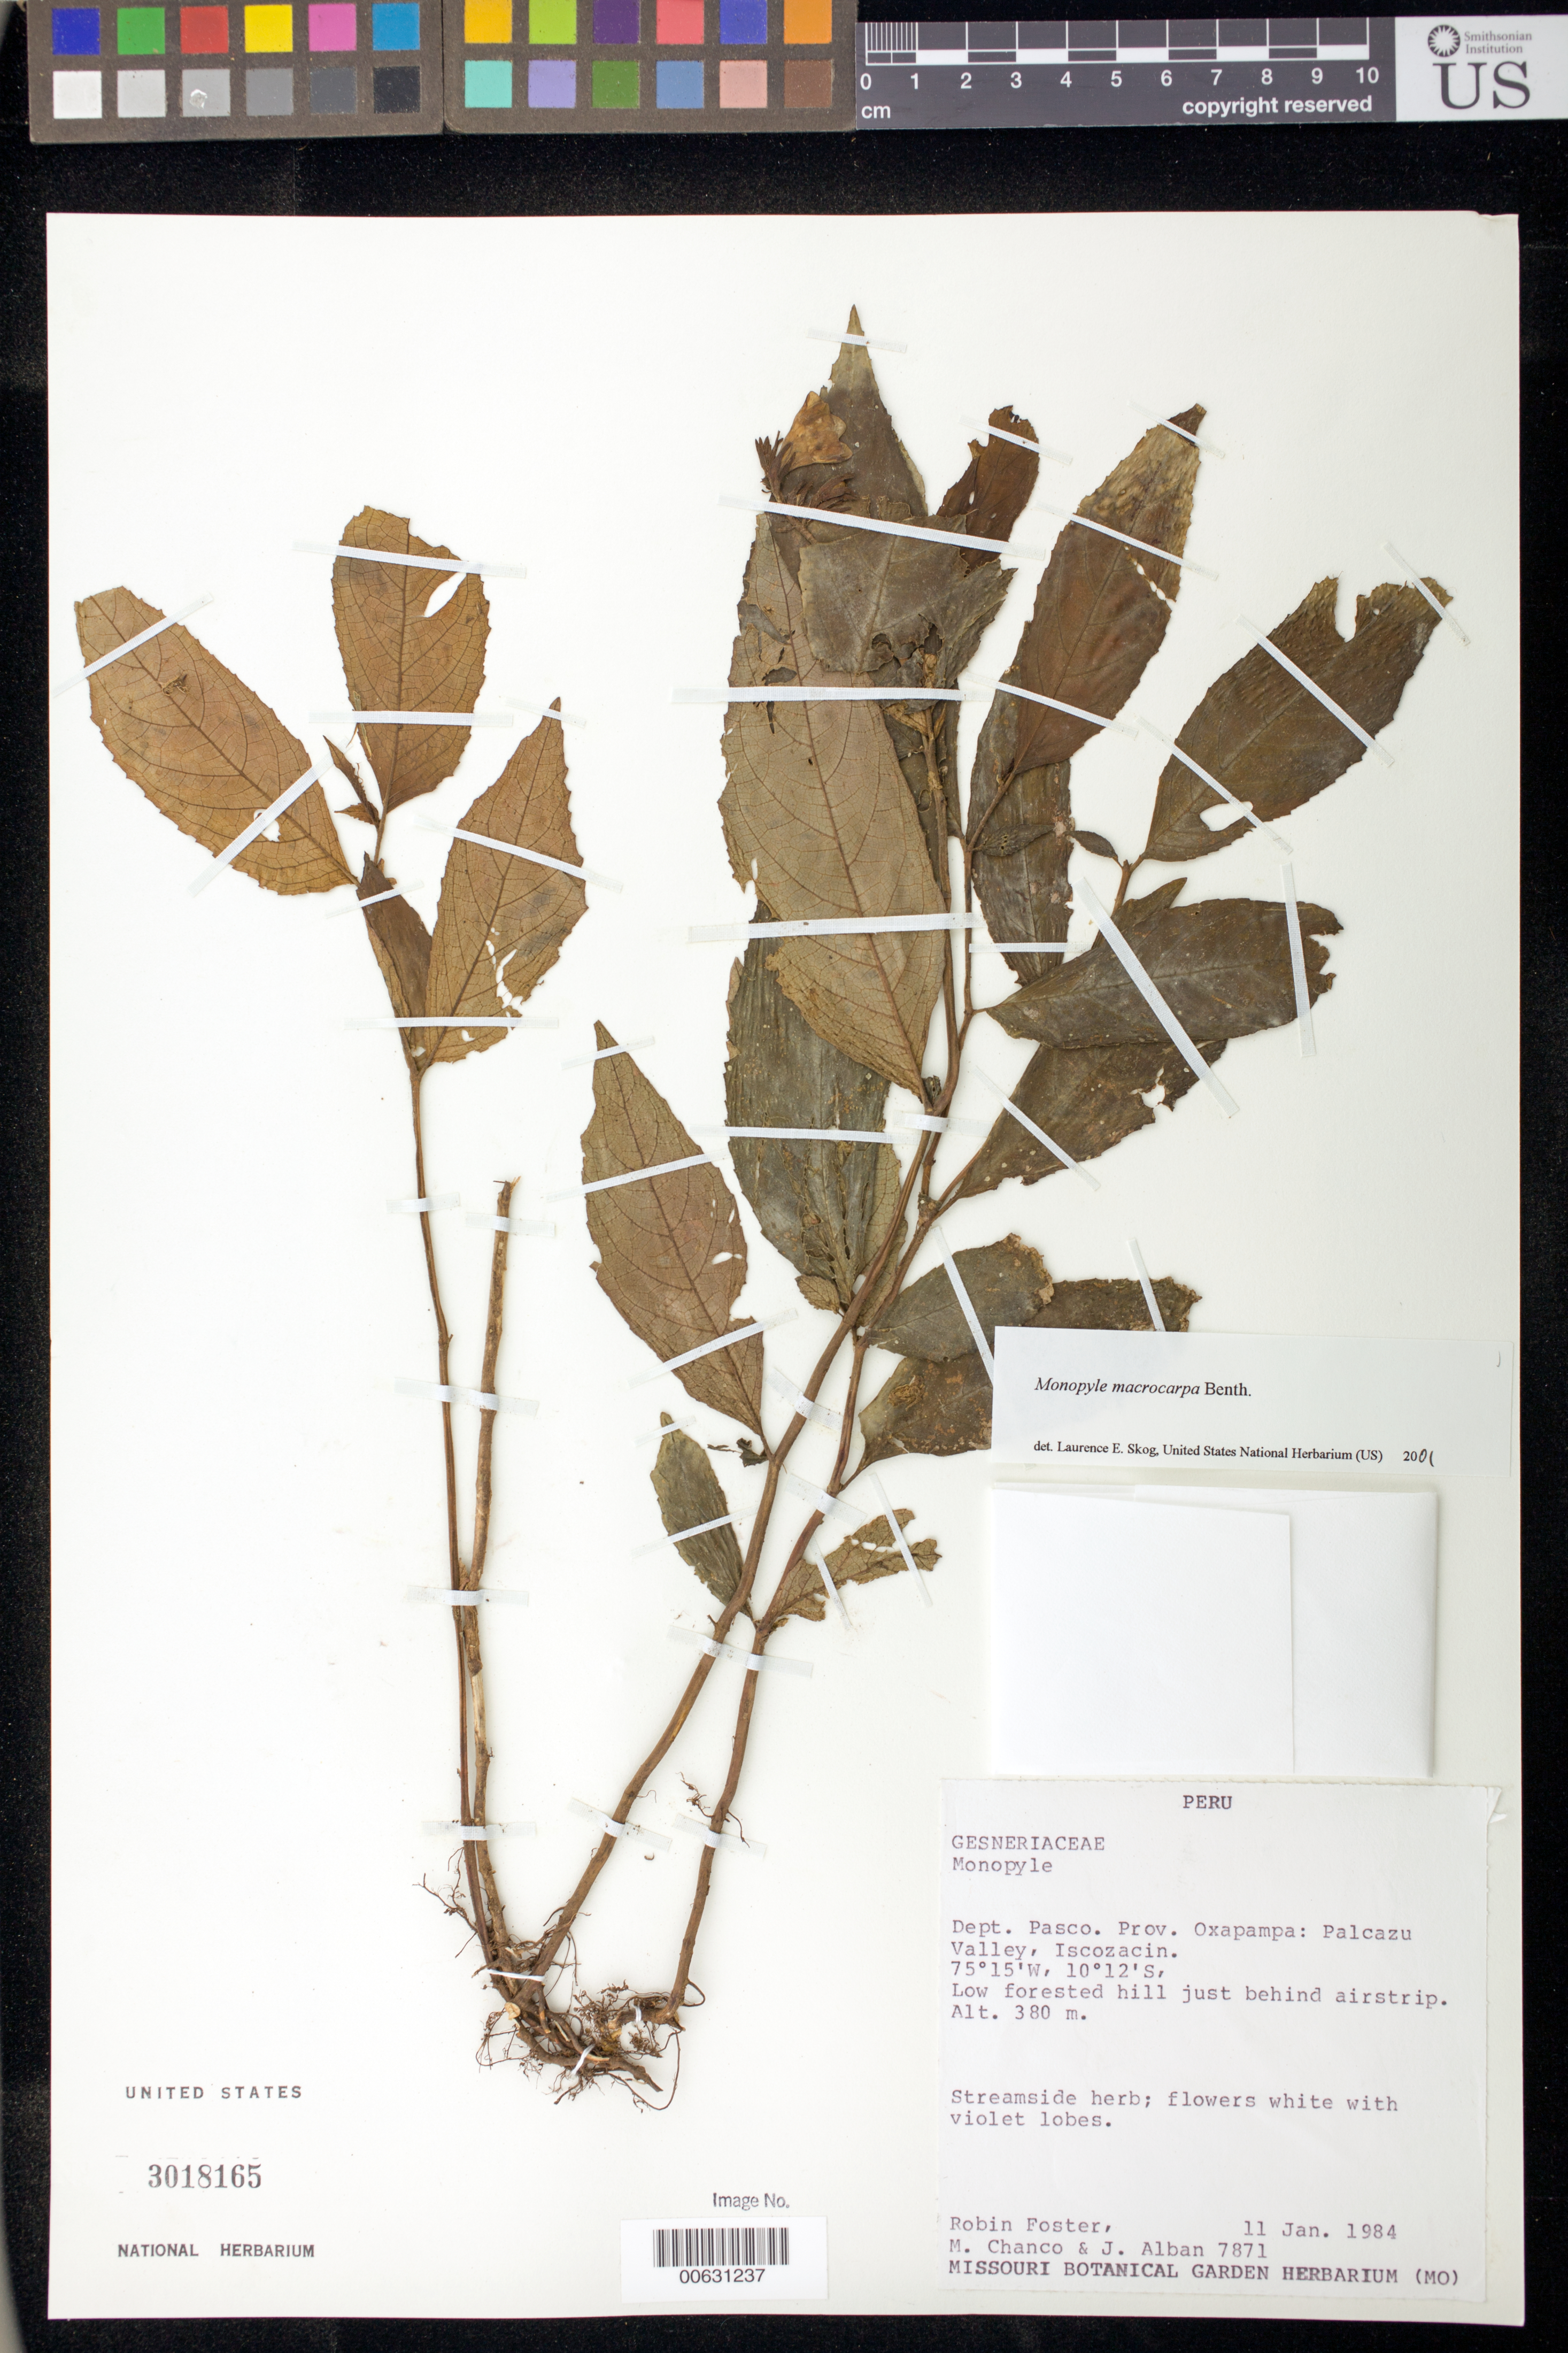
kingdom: Plantae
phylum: Tracheophyta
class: Magnoliopsida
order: Lamiales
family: Gesneriaceae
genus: Monopyle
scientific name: Monopyle subsessilis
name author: Benth.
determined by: Skog, Laurence E.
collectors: R. Foster, M. Chanco & J. Alban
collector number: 7871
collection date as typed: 11 Jan 1984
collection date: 1984-01-11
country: Peru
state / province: Pasco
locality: Prov. Oxapampa: Palcazu Valley, Iscozacin, just behind airstrip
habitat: Low forested hill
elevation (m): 380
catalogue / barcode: US 3018165